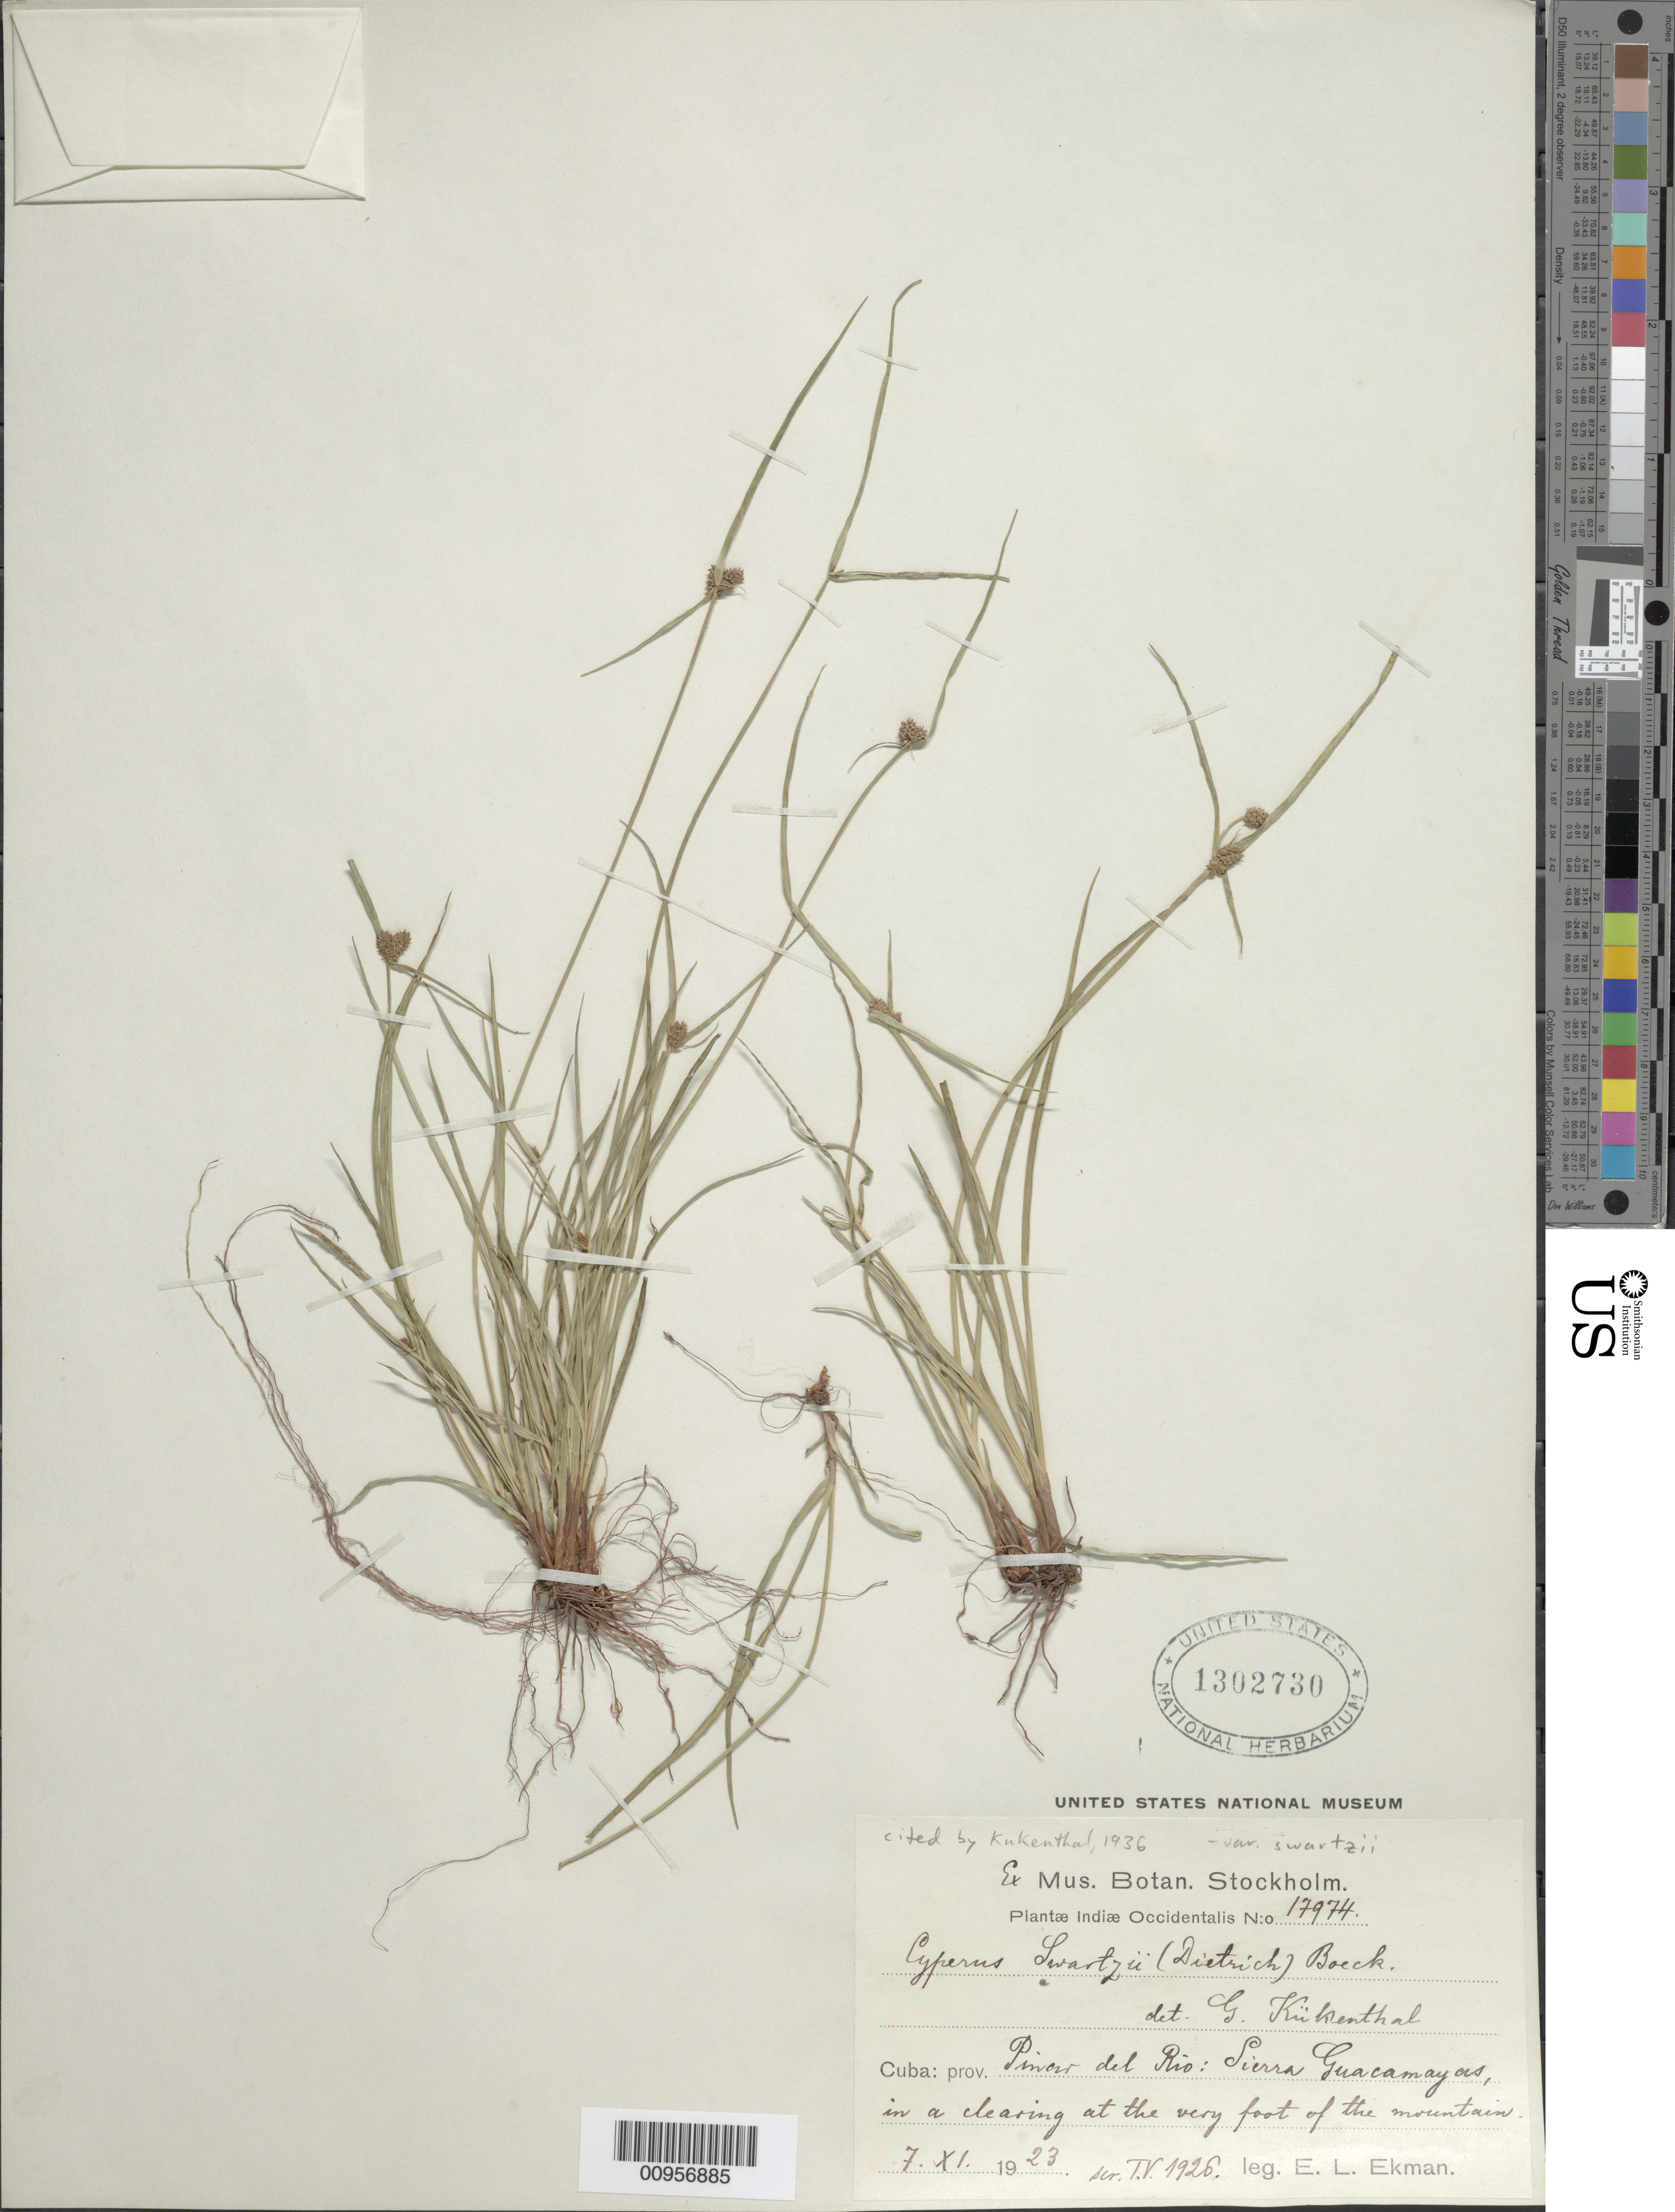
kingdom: Plantae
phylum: Tracheophyta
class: Liliopsida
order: Poales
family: Cyperaceae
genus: Cyperus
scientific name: Cyperus swartzii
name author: (A. Dietr.) Boeckeler ex Kük.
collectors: E. L. Ekman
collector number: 17974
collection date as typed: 07 Nov 1923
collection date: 1923-11-07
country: Cuba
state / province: Pinar del Rio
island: Cuba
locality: Sierra Guacamayas, in a clearing at the very foot of the mountains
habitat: In a clearing at the very foot of the mountains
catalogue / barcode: US 1302730